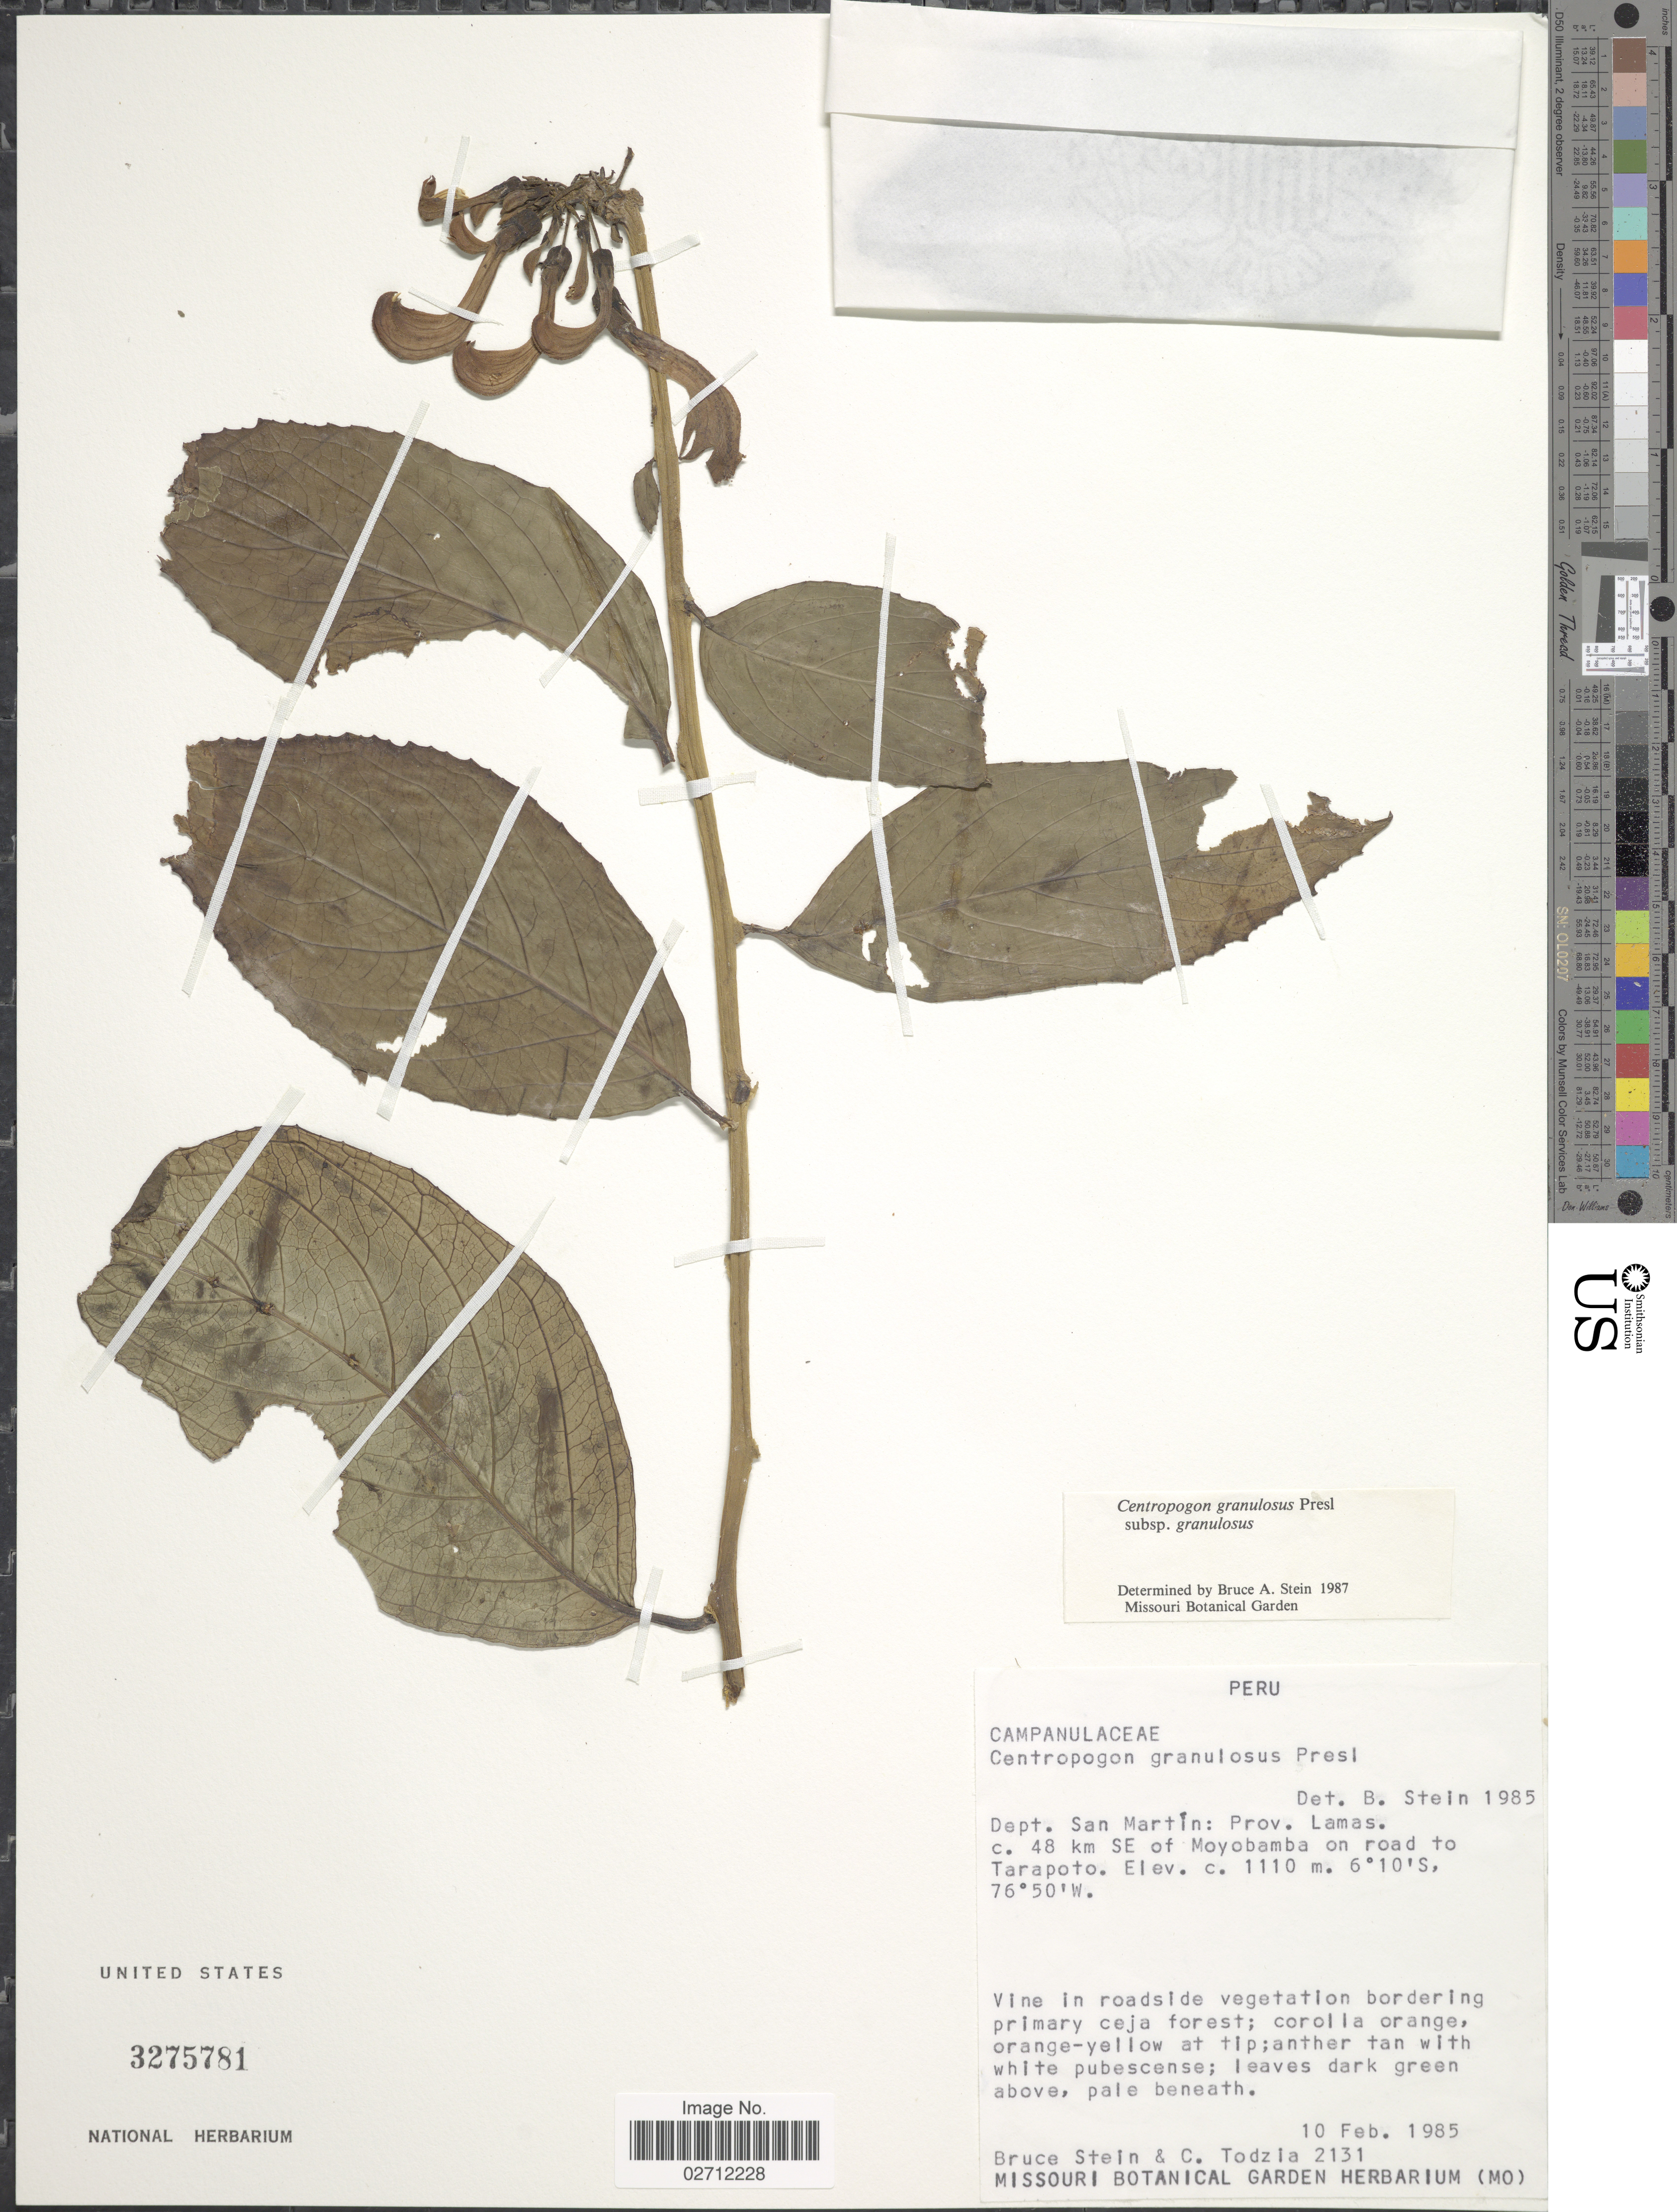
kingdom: Plantae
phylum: Tracheophyta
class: Magnoliopsida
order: Asterales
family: Campanulaceae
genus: Centropogon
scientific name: Centropogon granulosus subsp. granulosus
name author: C. Presl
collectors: B. A. Stein & C. A. Todzia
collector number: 2131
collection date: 1985-02-10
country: Peru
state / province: San Martín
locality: Prov. Lamas, c. 48 km SE of Moyobamba on road to Tarapoto, vine in roadside vegetation bordering primary ceja forest.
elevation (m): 1110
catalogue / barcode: US 3275781